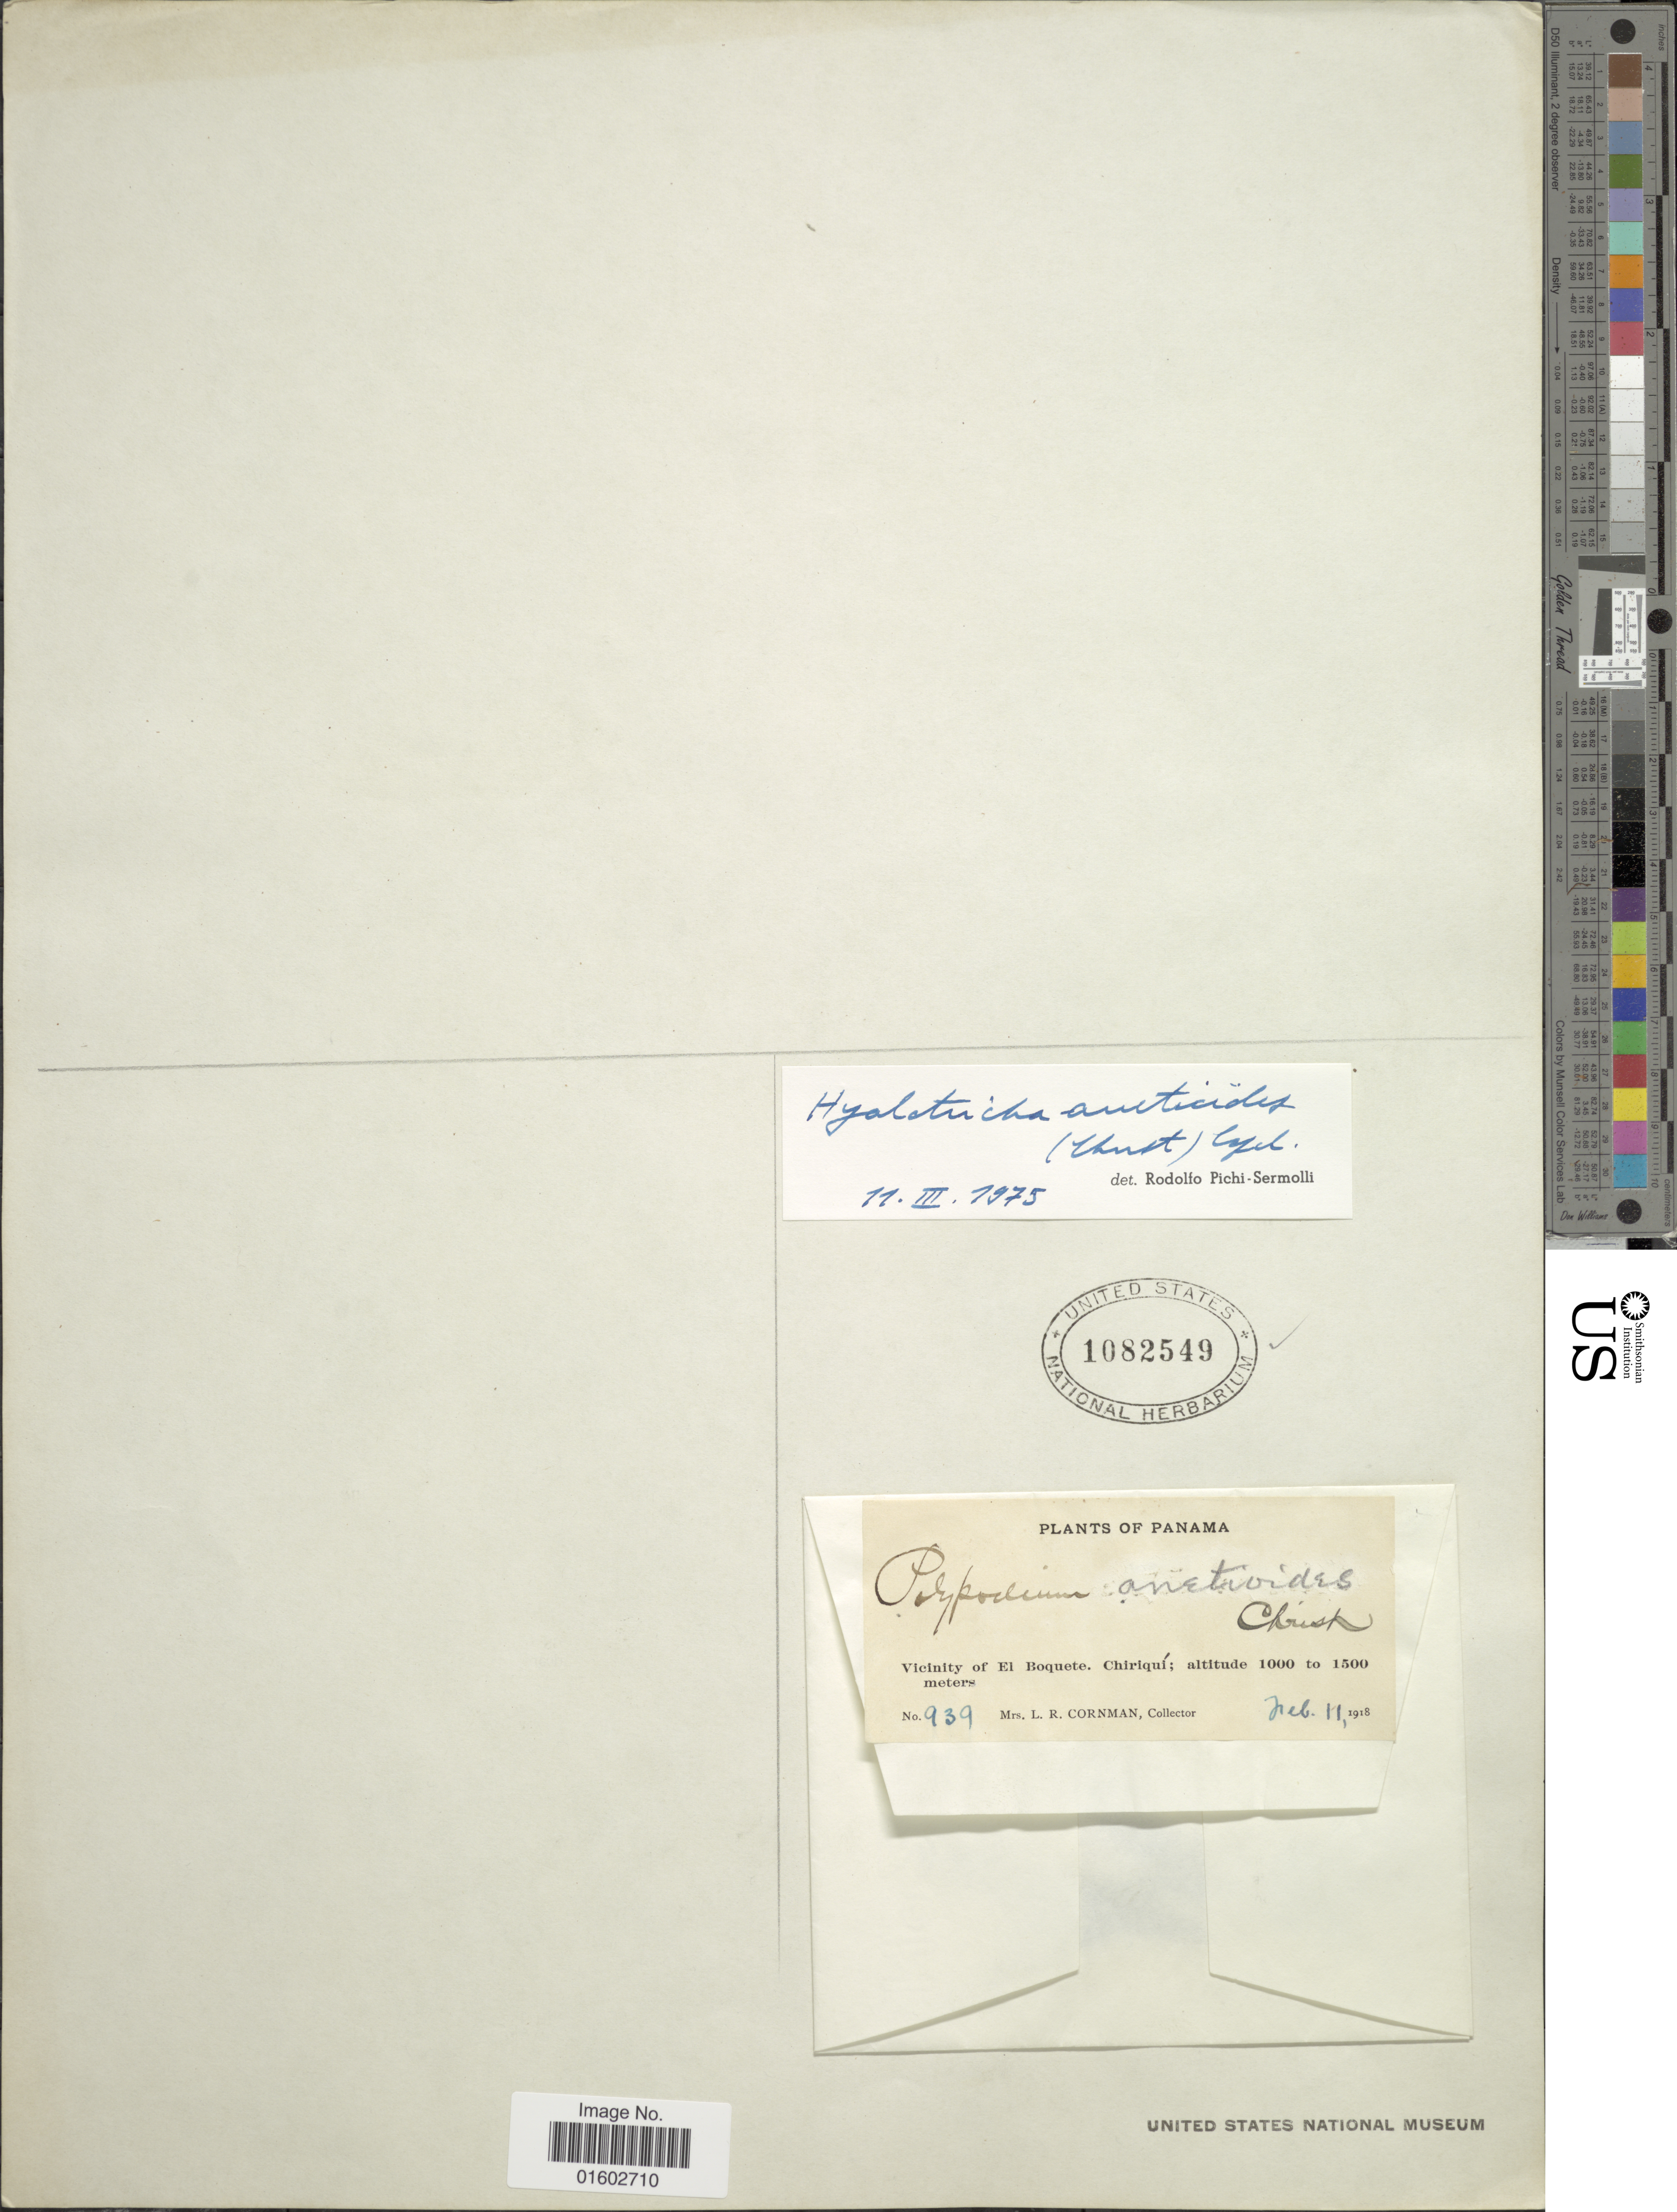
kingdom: Plantae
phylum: Tracheophyta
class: Polypodiopsida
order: Polypodiales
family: Polypodiaceae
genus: Campyloneurum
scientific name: Campyloneurum anetioides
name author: (Christ) R.M. Tryon & A.F. Tryon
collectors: L. Cornman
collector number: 939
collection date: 1918-02-11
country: Panama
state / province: Chiriqui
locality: Vicinity of El Boquete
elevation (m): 1000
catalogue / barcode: US 1082549